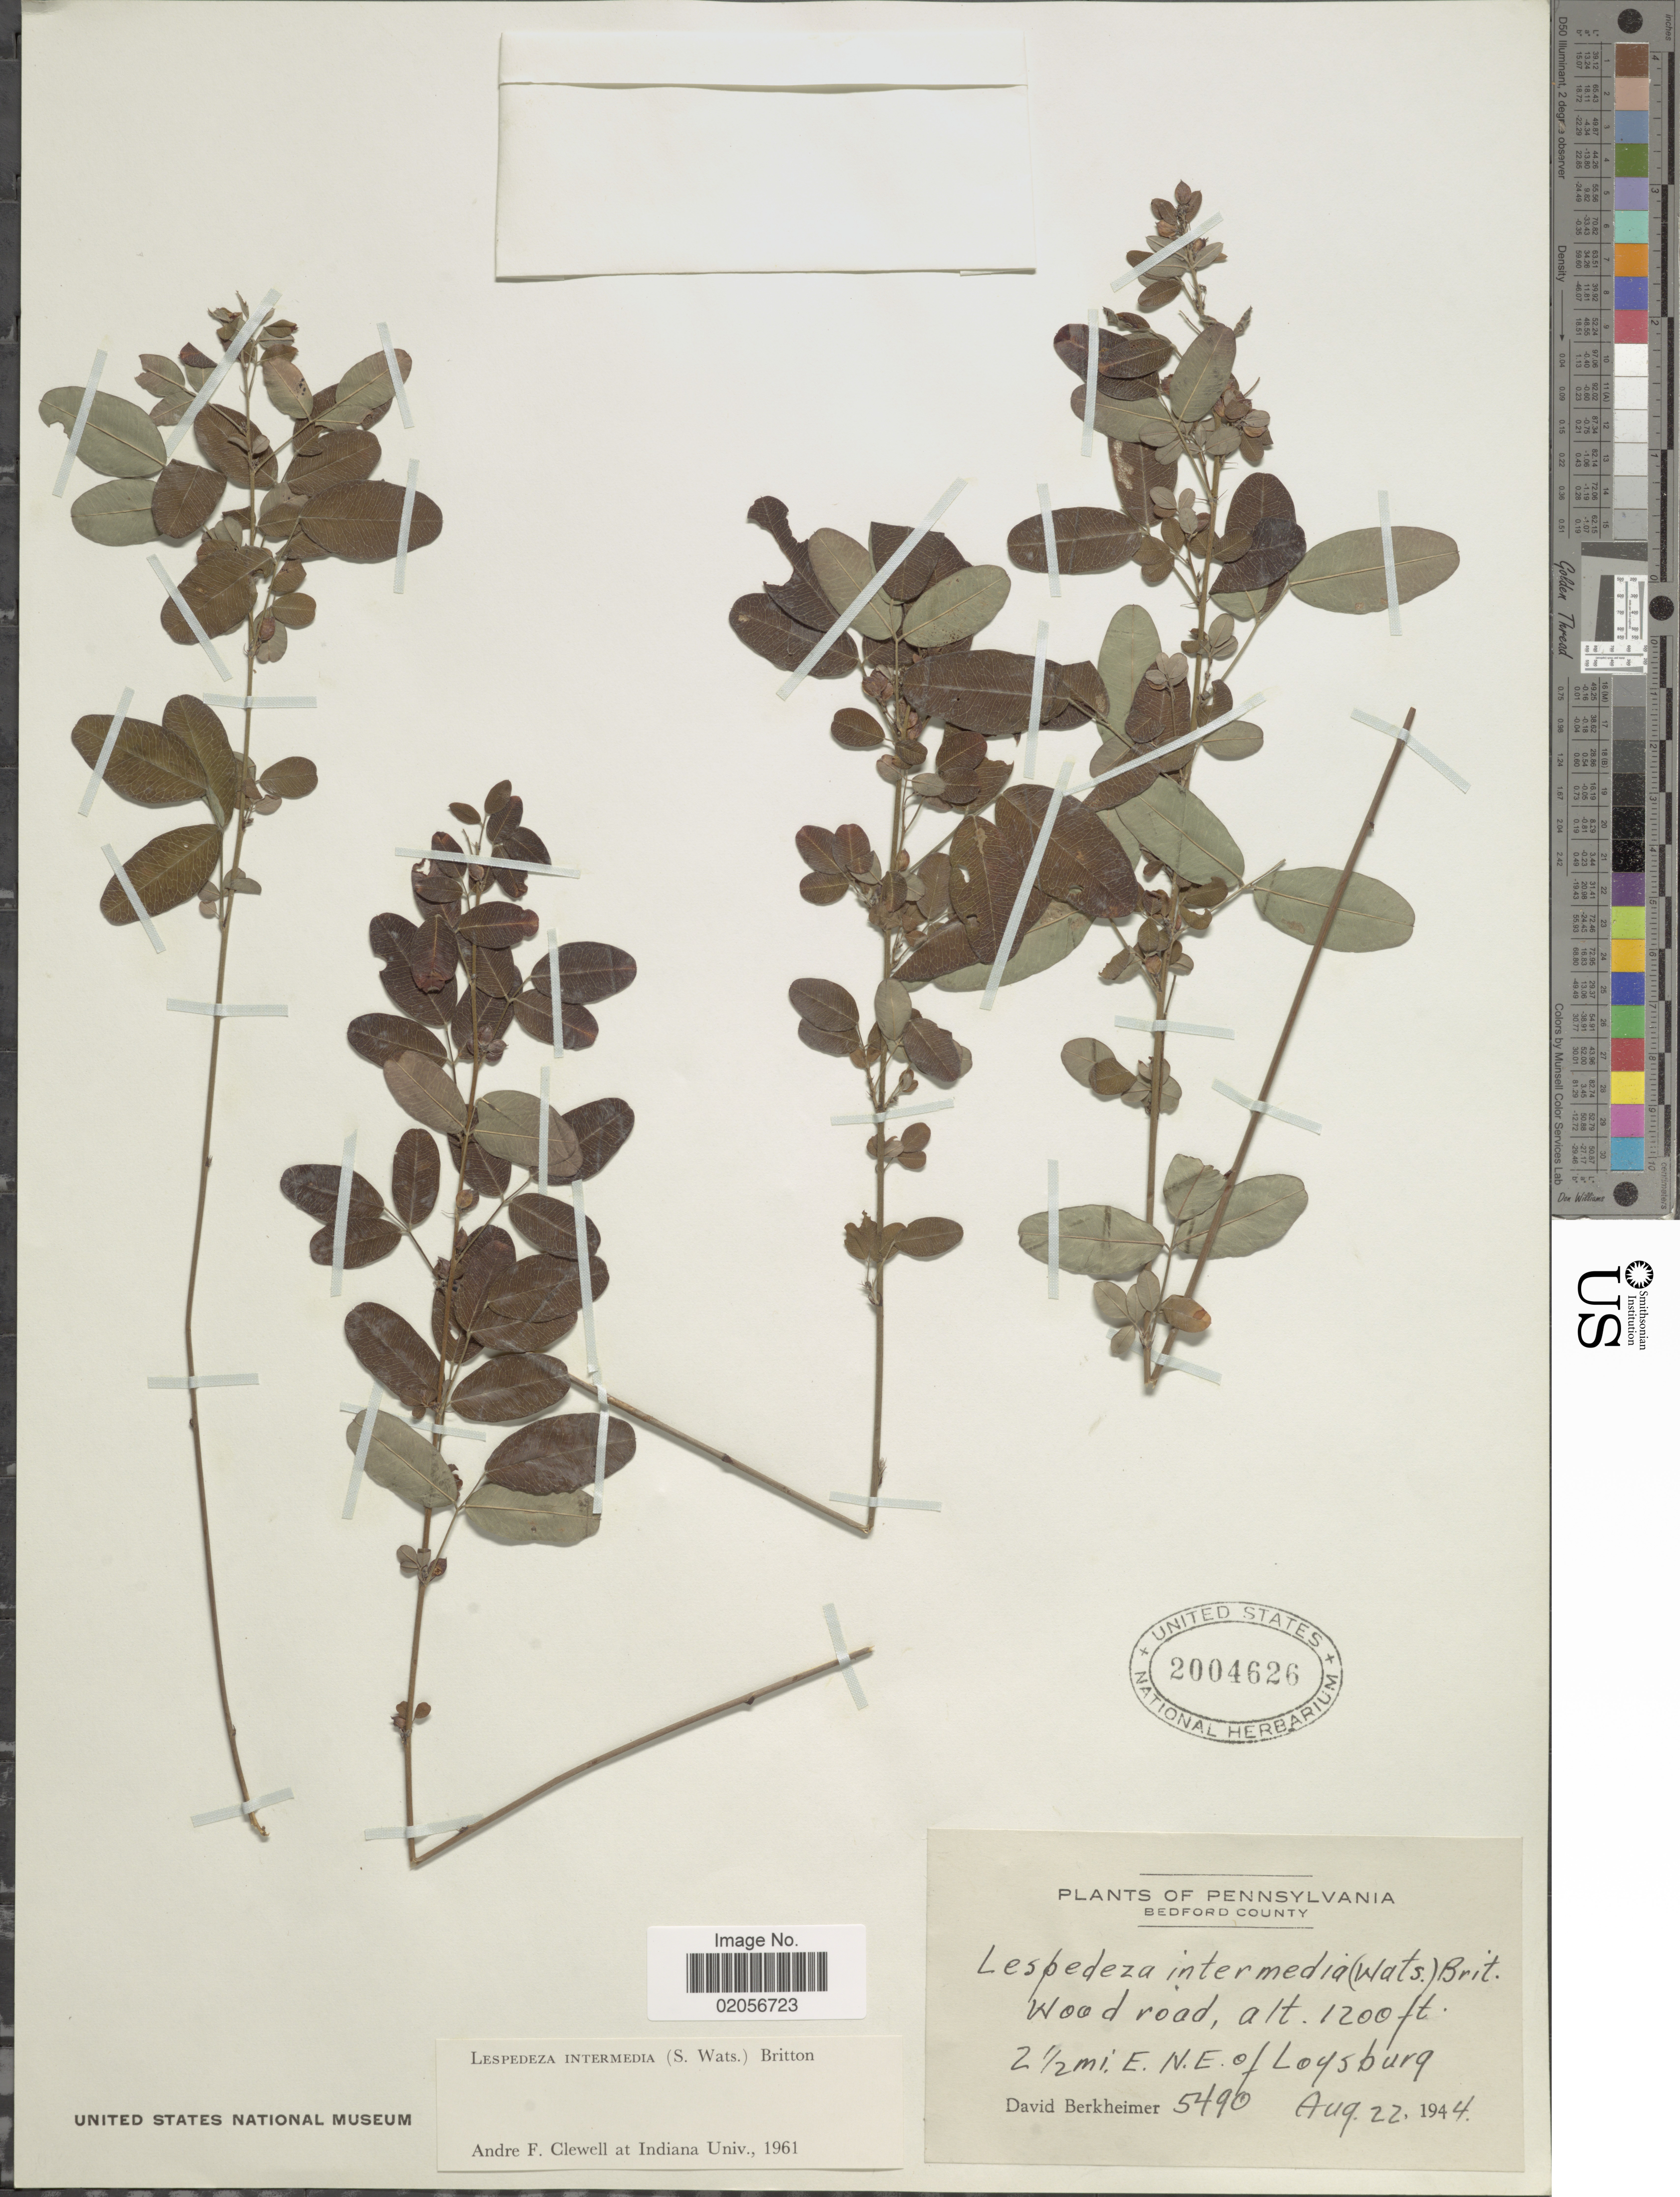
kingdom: Plantae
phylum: Tracheophyta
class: Magnoliopsida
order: Fabales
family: Fabaceae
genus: Lespedeza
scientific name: Lespedeza intermedia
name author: (S. Watson) Britton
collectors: D. Berkheimer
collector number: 5490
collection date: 1944-08-22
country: United States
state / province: Pennsylvania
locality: Bedford County, Wood road, 2½ mi E.N.E. of Loysburg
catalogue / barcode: US 2004626